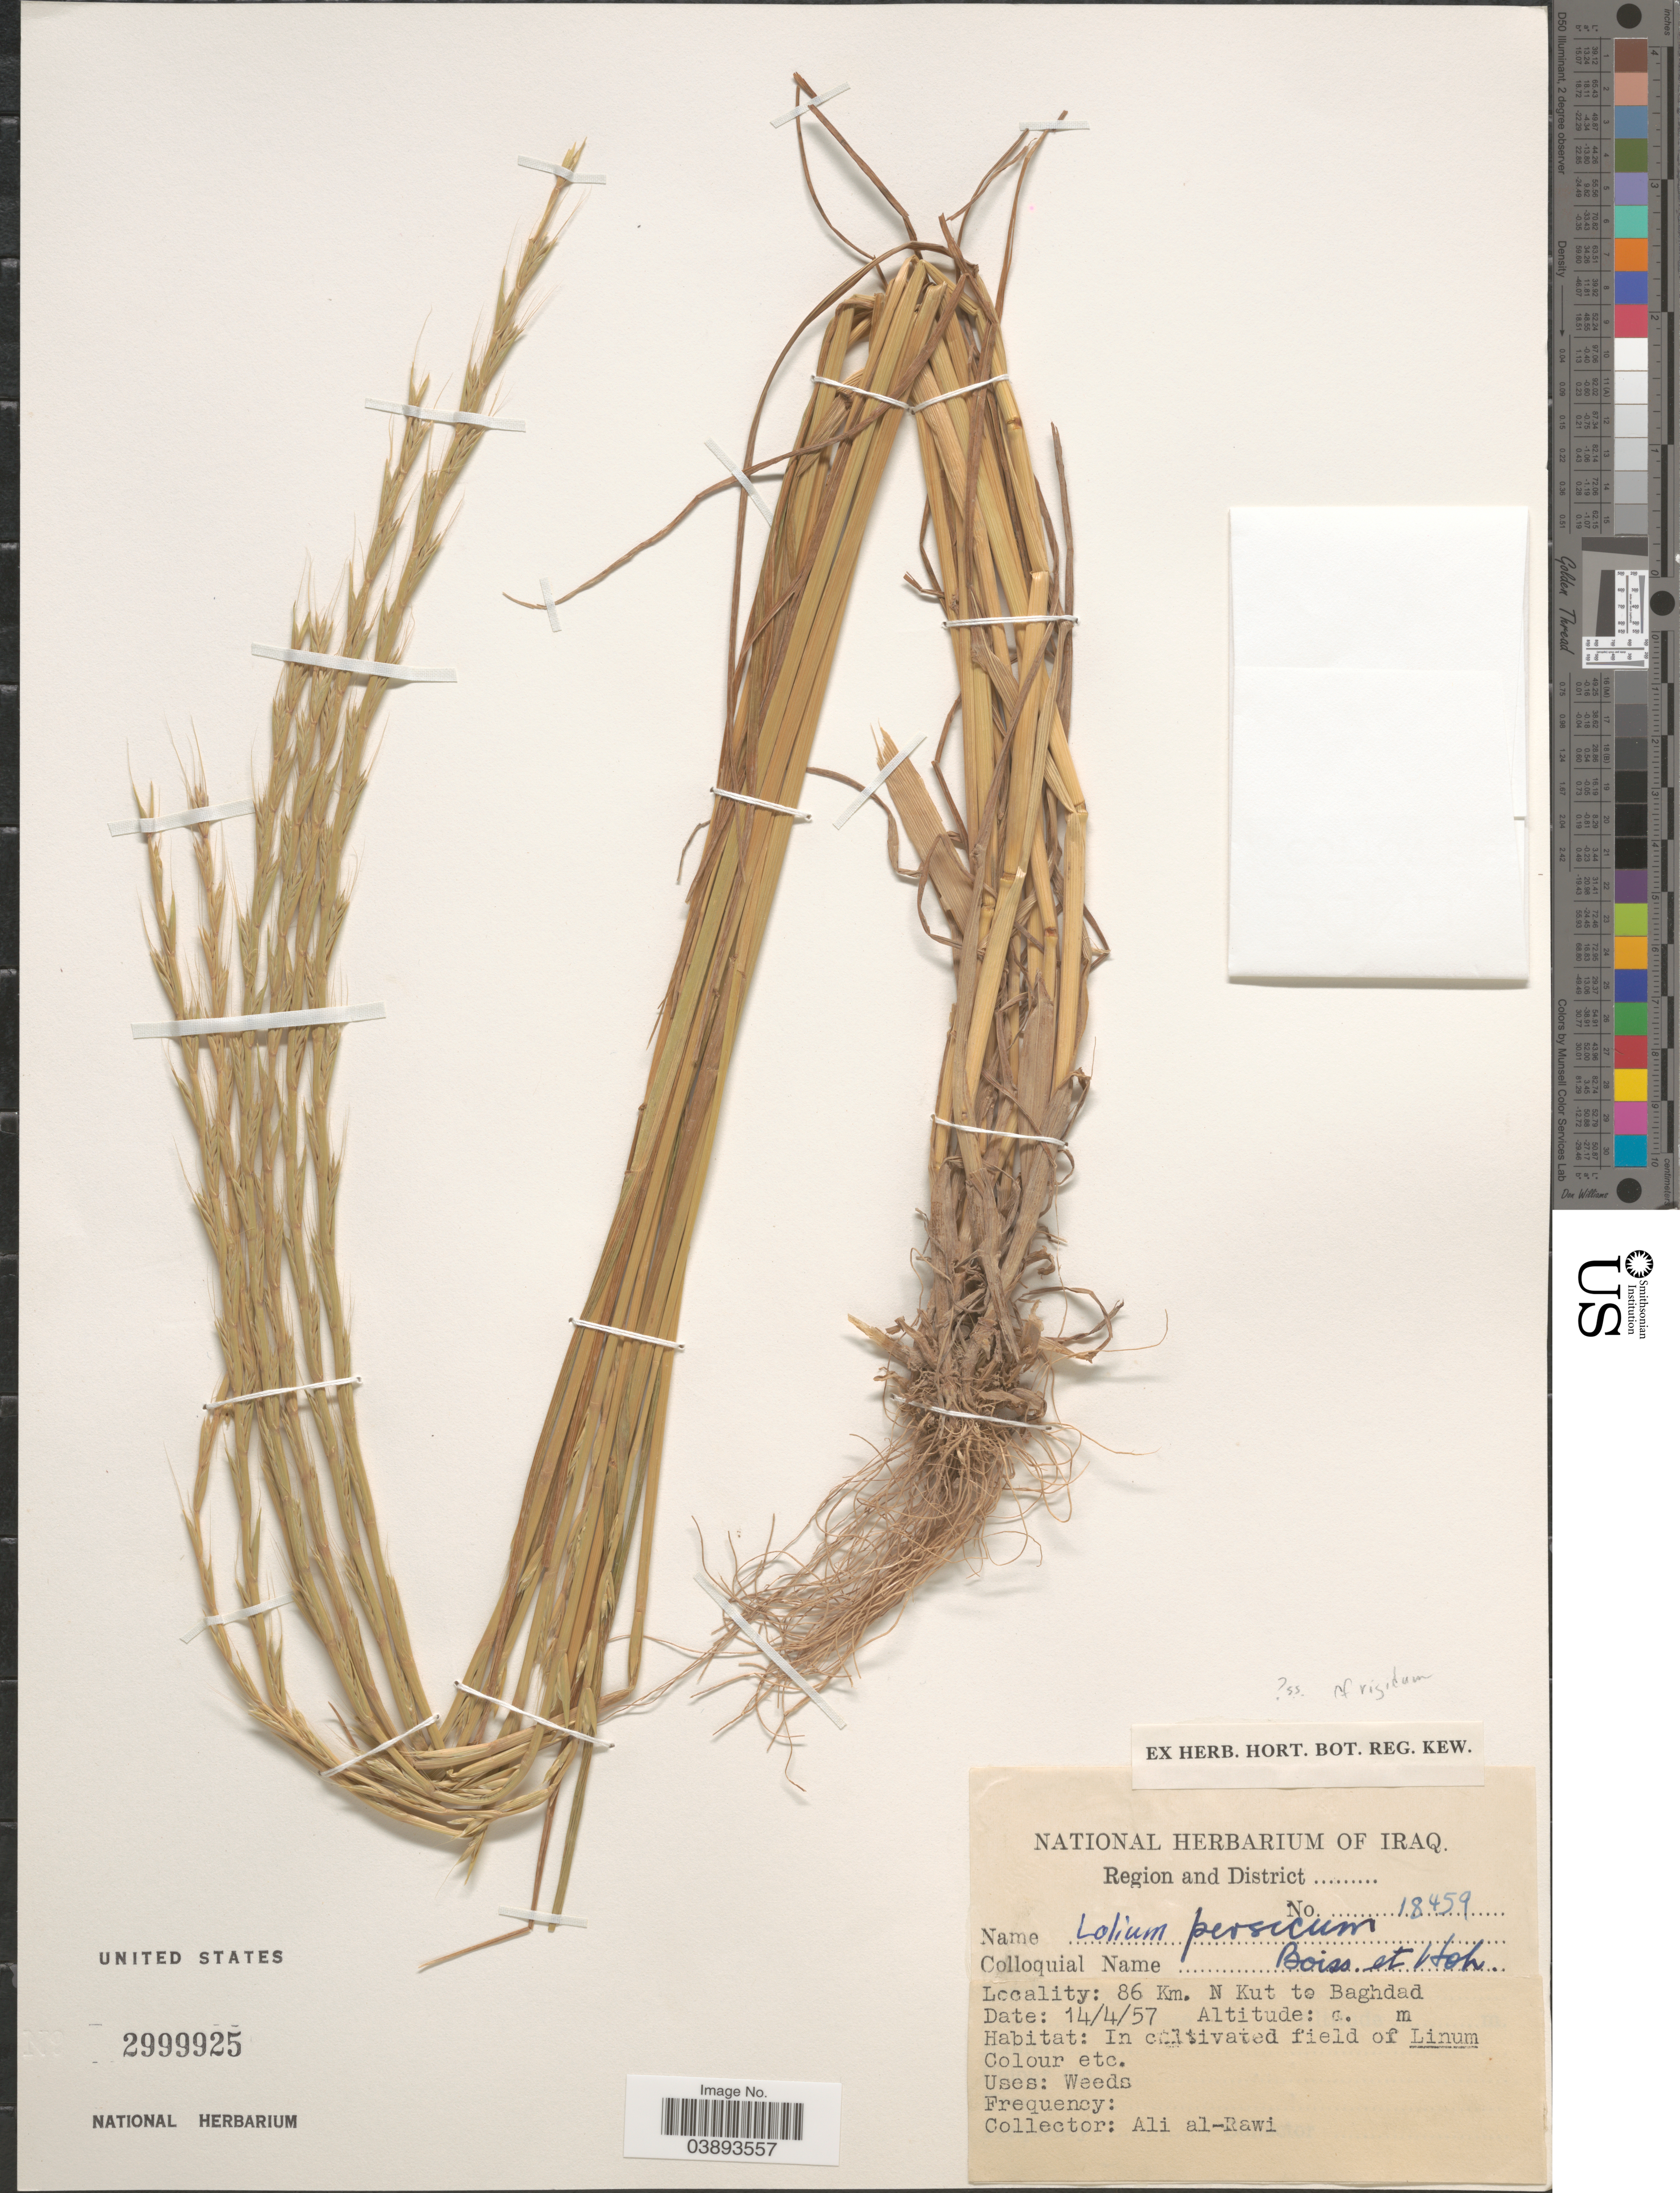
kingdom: Plantae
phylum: Tracheophyta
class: Liliopsida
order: Poales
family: Poaceae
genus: Lolium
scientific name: Lolium persicum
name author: Boiss. & Hohen.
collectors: A. al Rawi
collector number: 18459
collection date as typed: Transcribed d/m/y: 14/4/57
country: Iraq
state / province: Baghdad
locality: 86 Km. N Kut to Baghdad.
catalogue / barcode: US 2999925